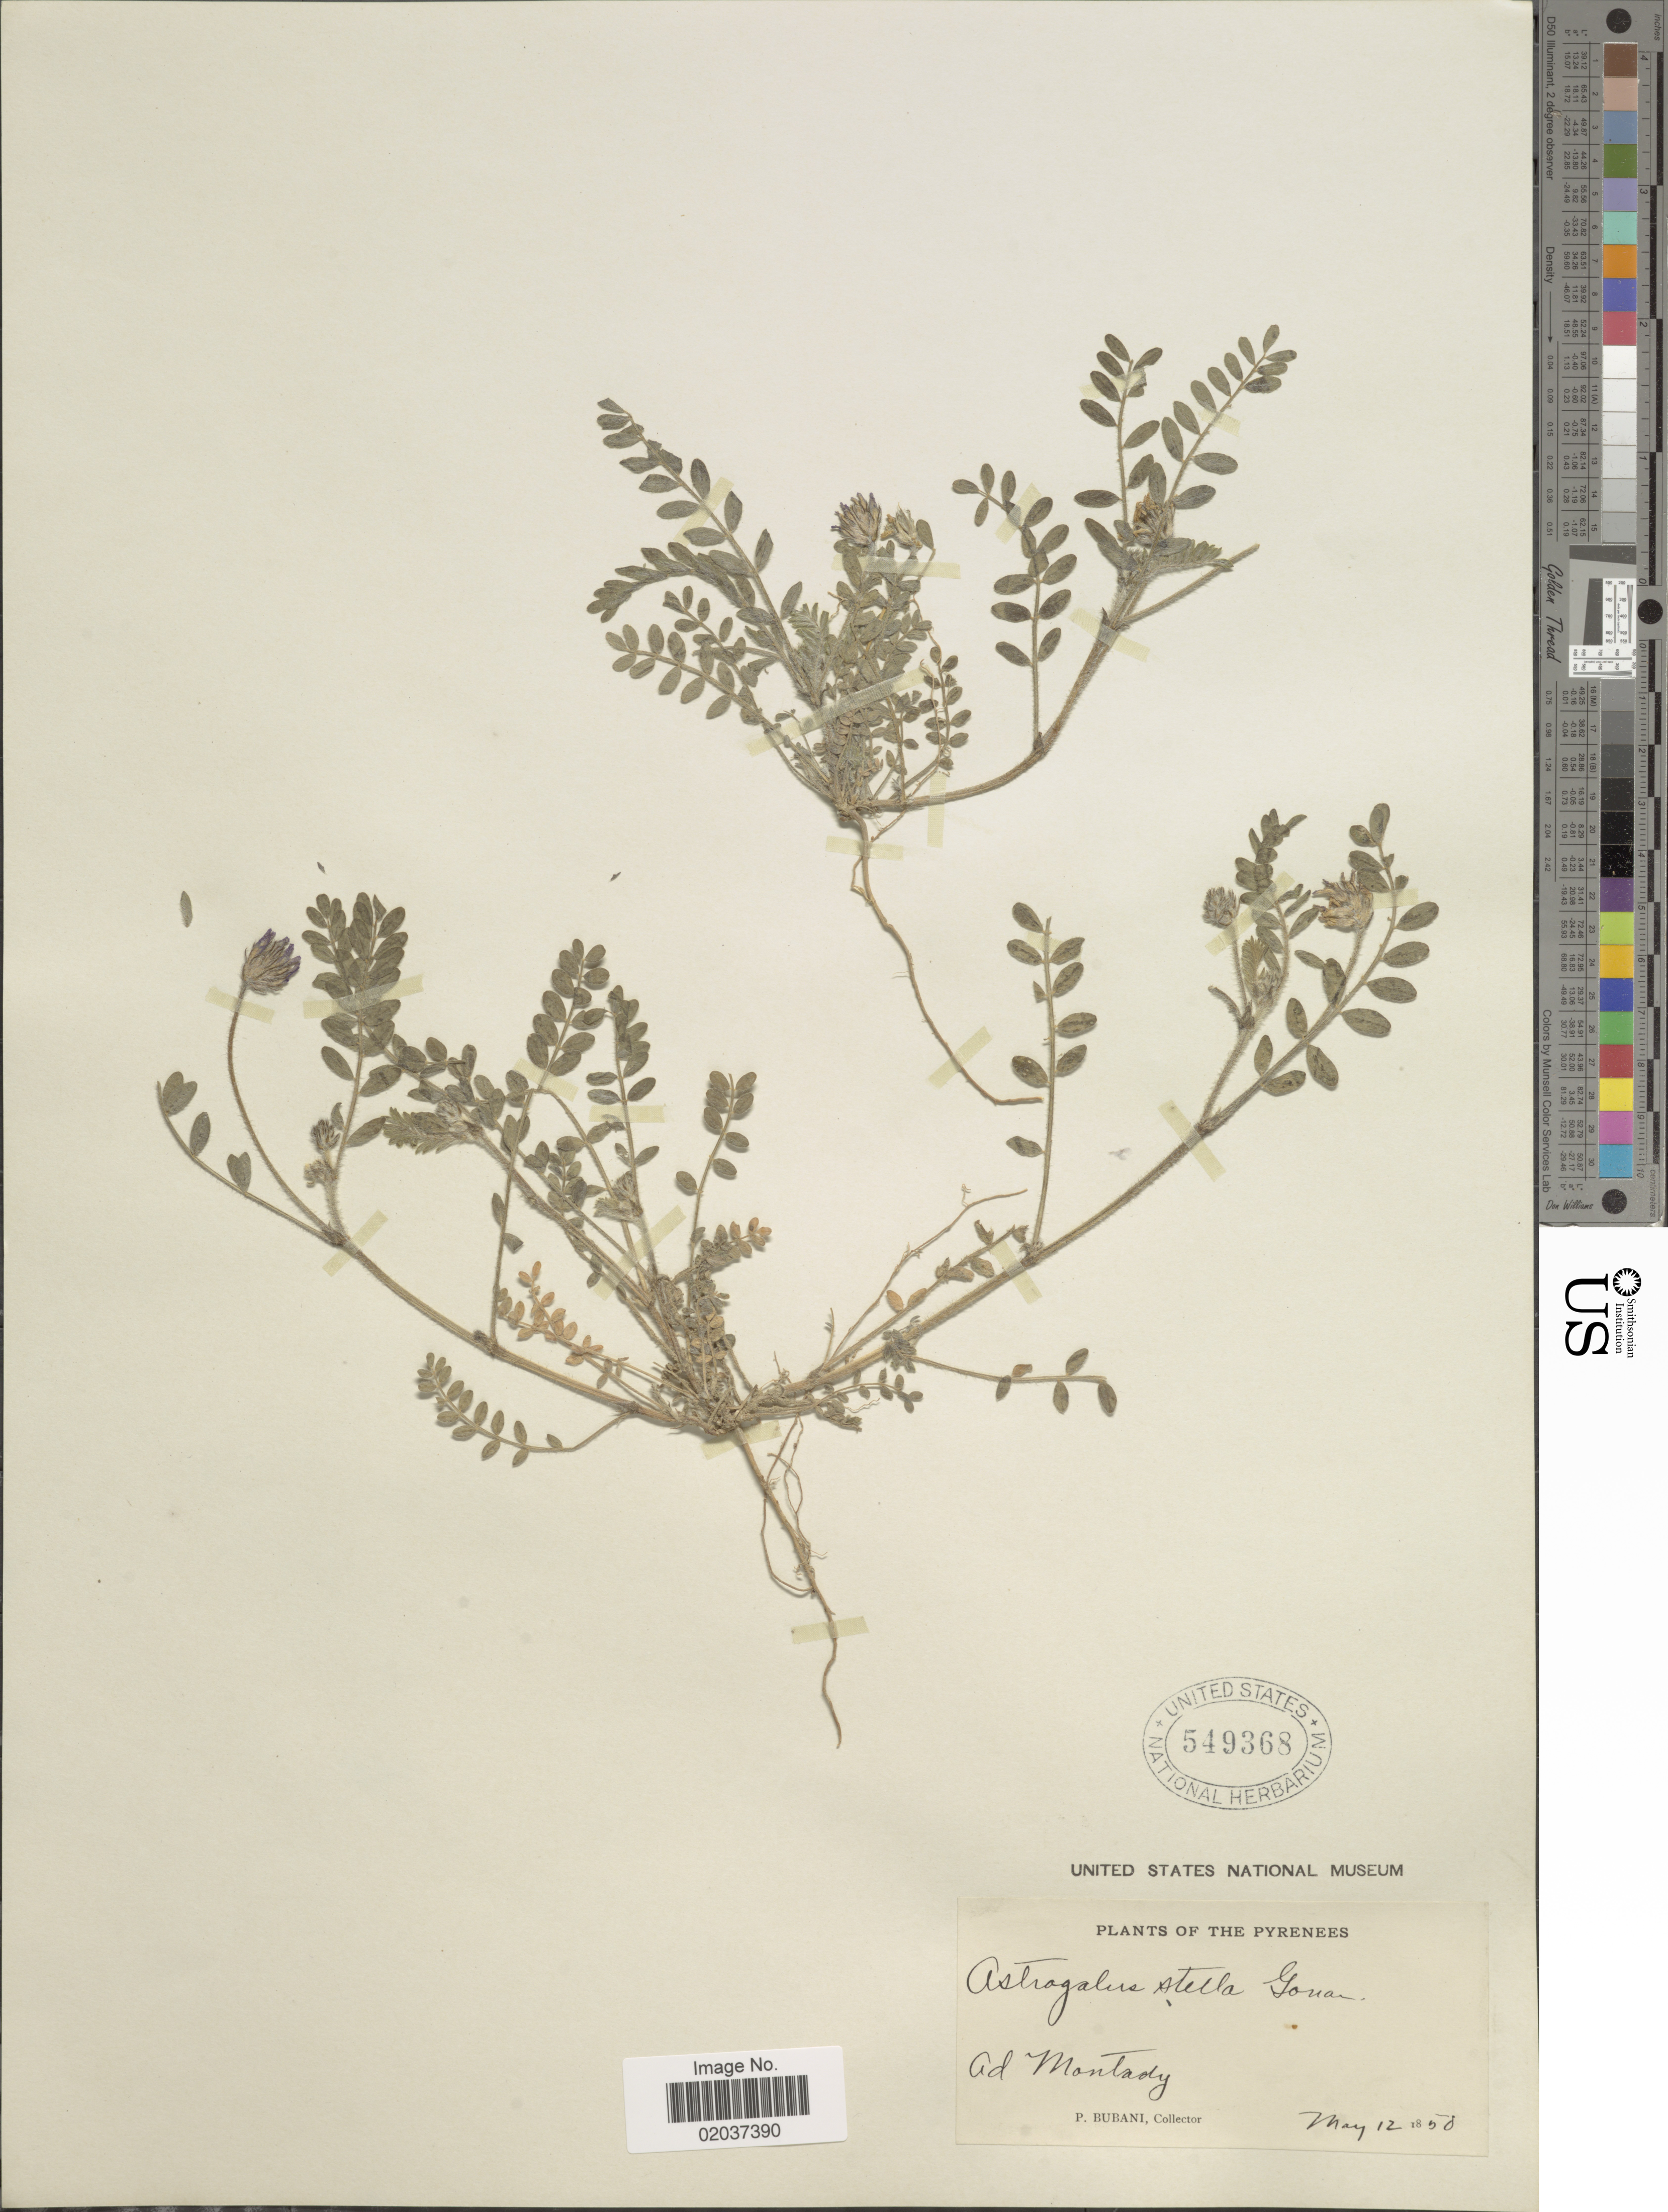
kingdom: Plantae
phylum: Tracheophyta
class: Magnoliopsida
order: Fabales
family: Fabaceae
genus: Astragalus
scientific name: Astragalus stella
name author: L.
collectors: P. Bubani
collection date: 1858-05-12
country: France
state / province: Occitanie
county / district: Hérault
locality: The Pyrenees, Ad Montady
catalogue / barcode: US 549368